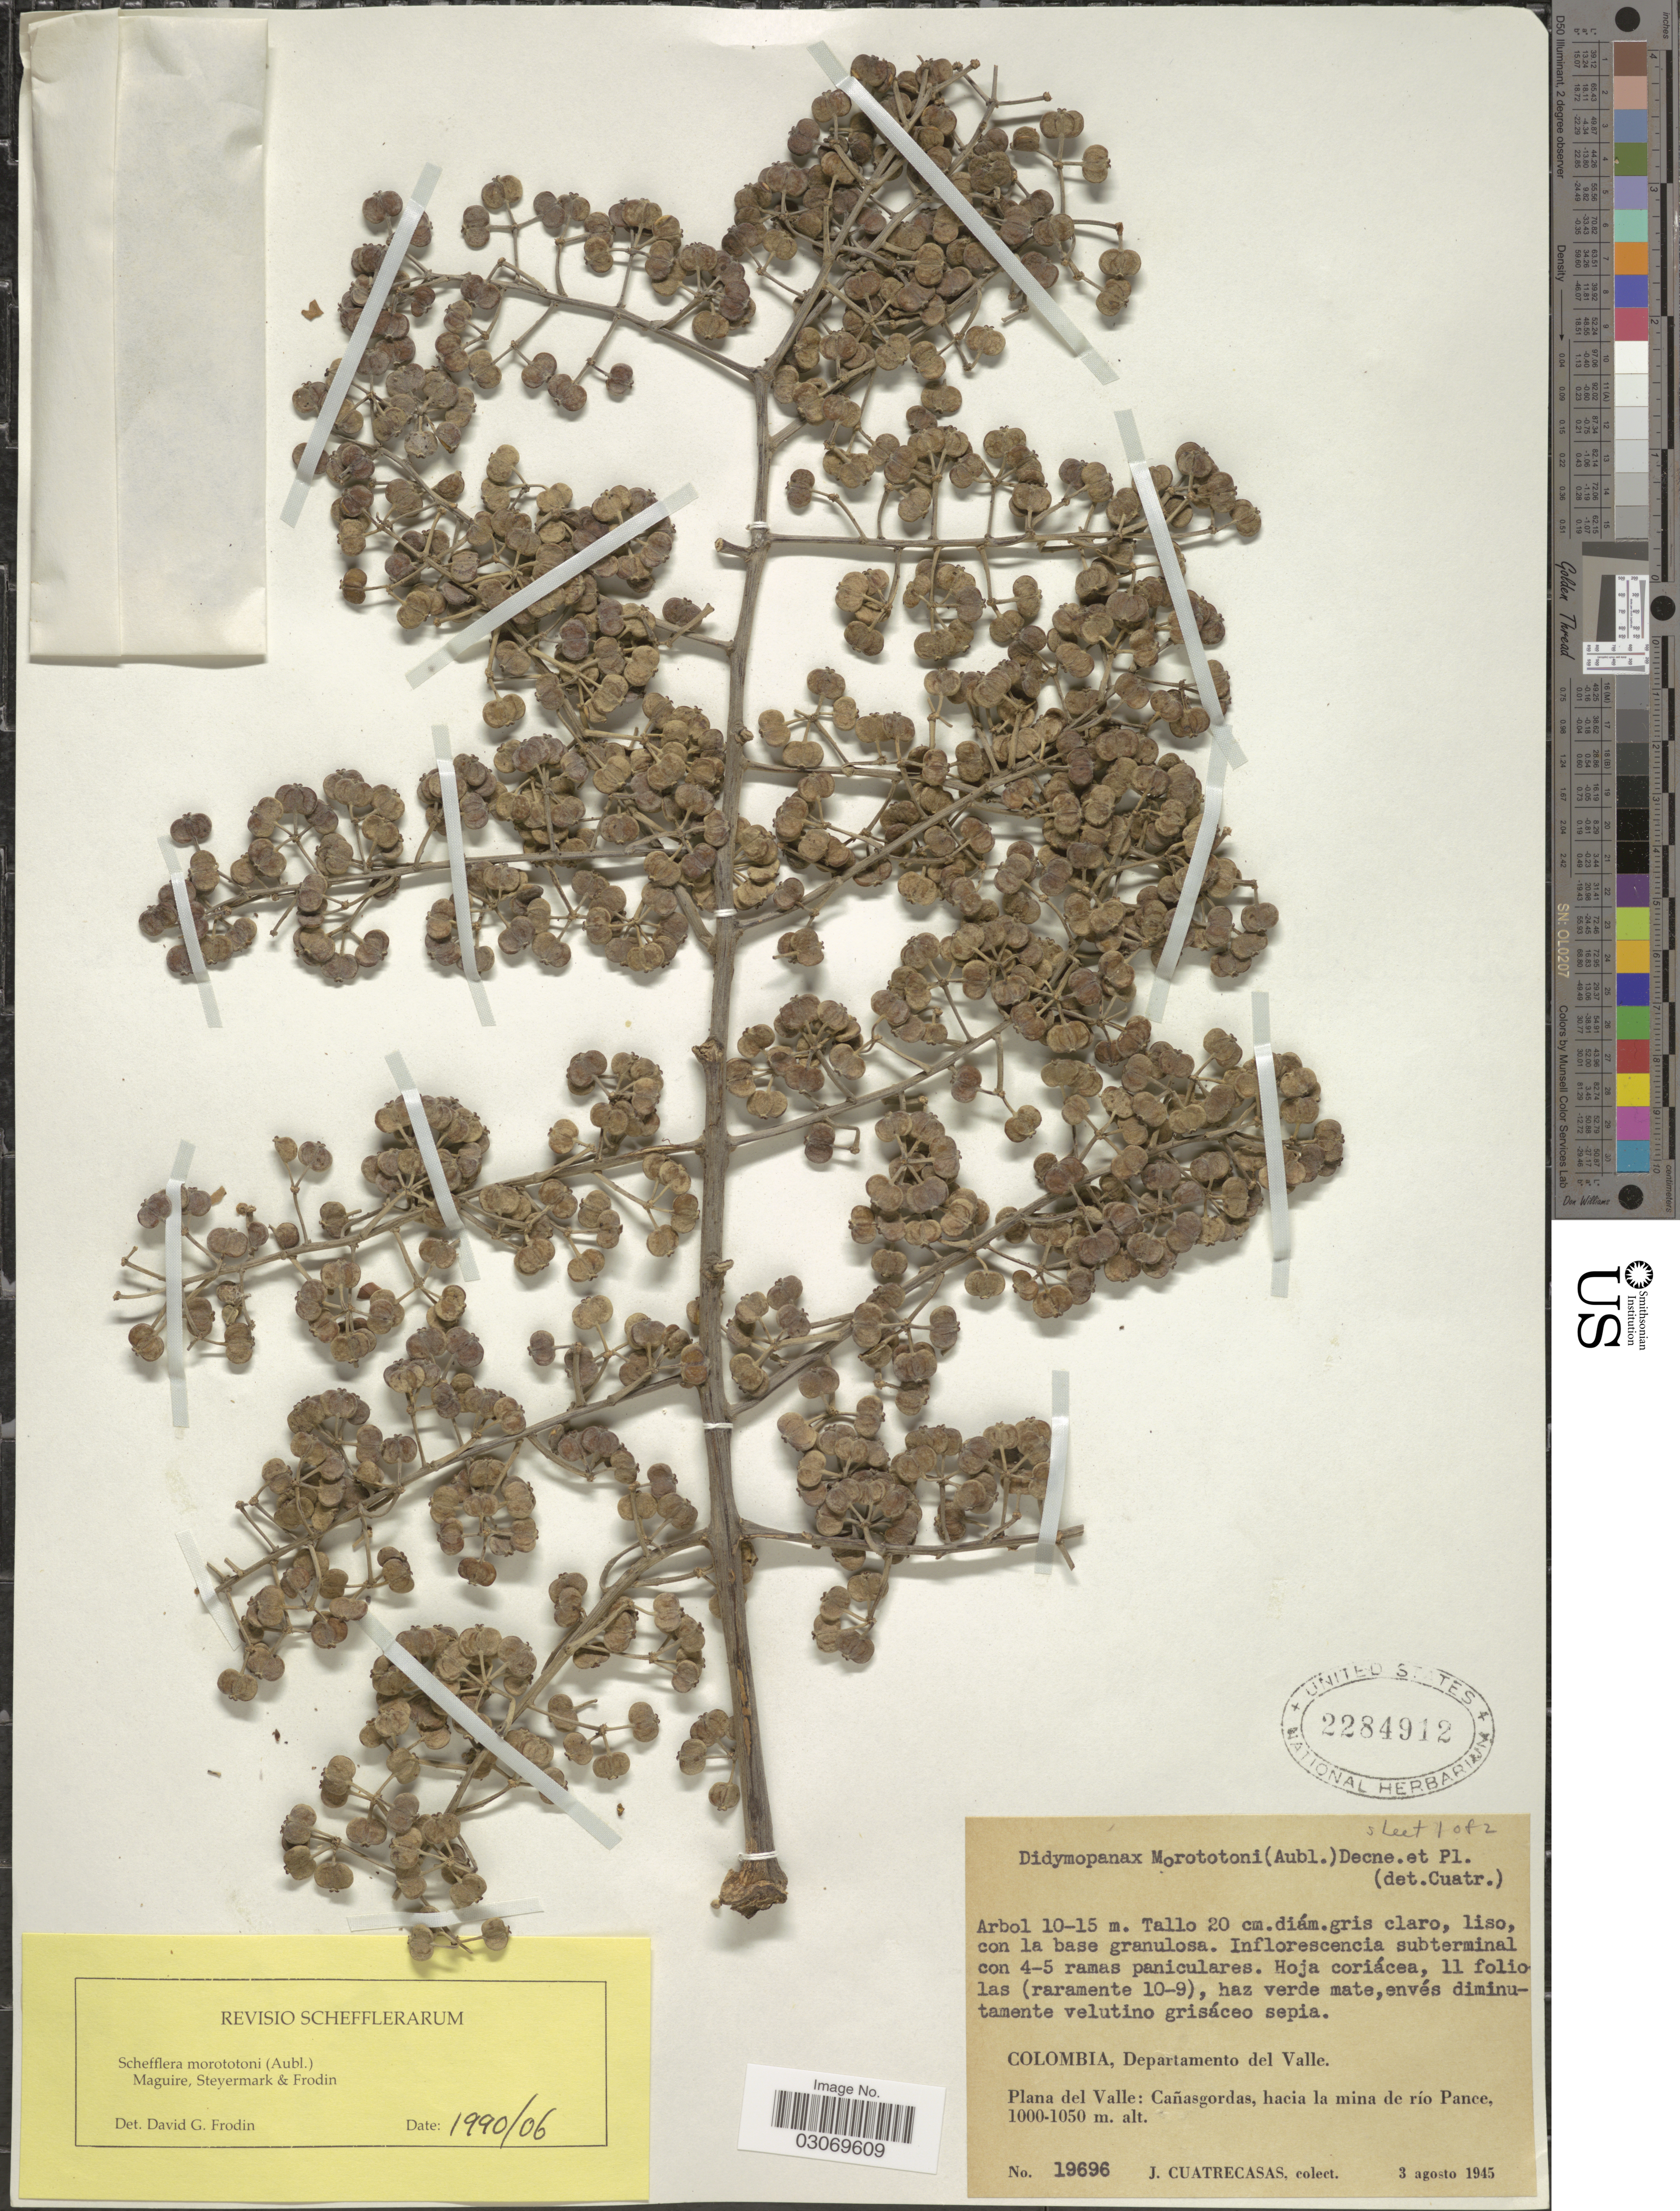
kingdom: Plantae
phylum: Tracheophyta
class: Magnoliopsida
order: Apiales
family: Araliaceae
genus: Schefflera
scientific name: Schefflera morototoni (Aubl.) Maguire, Steyerm. & Frodin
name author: (Aubl.) Maguire et al.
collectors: J. Cuatrecasas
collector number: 19696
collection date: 1945-08-03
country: Colombia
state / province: Valle del Cauca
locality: Departamento del Valle, Plana del Valle: Cañasgordas, hacia la mina de río Pance.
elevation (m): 1000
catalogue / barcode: US 2284912